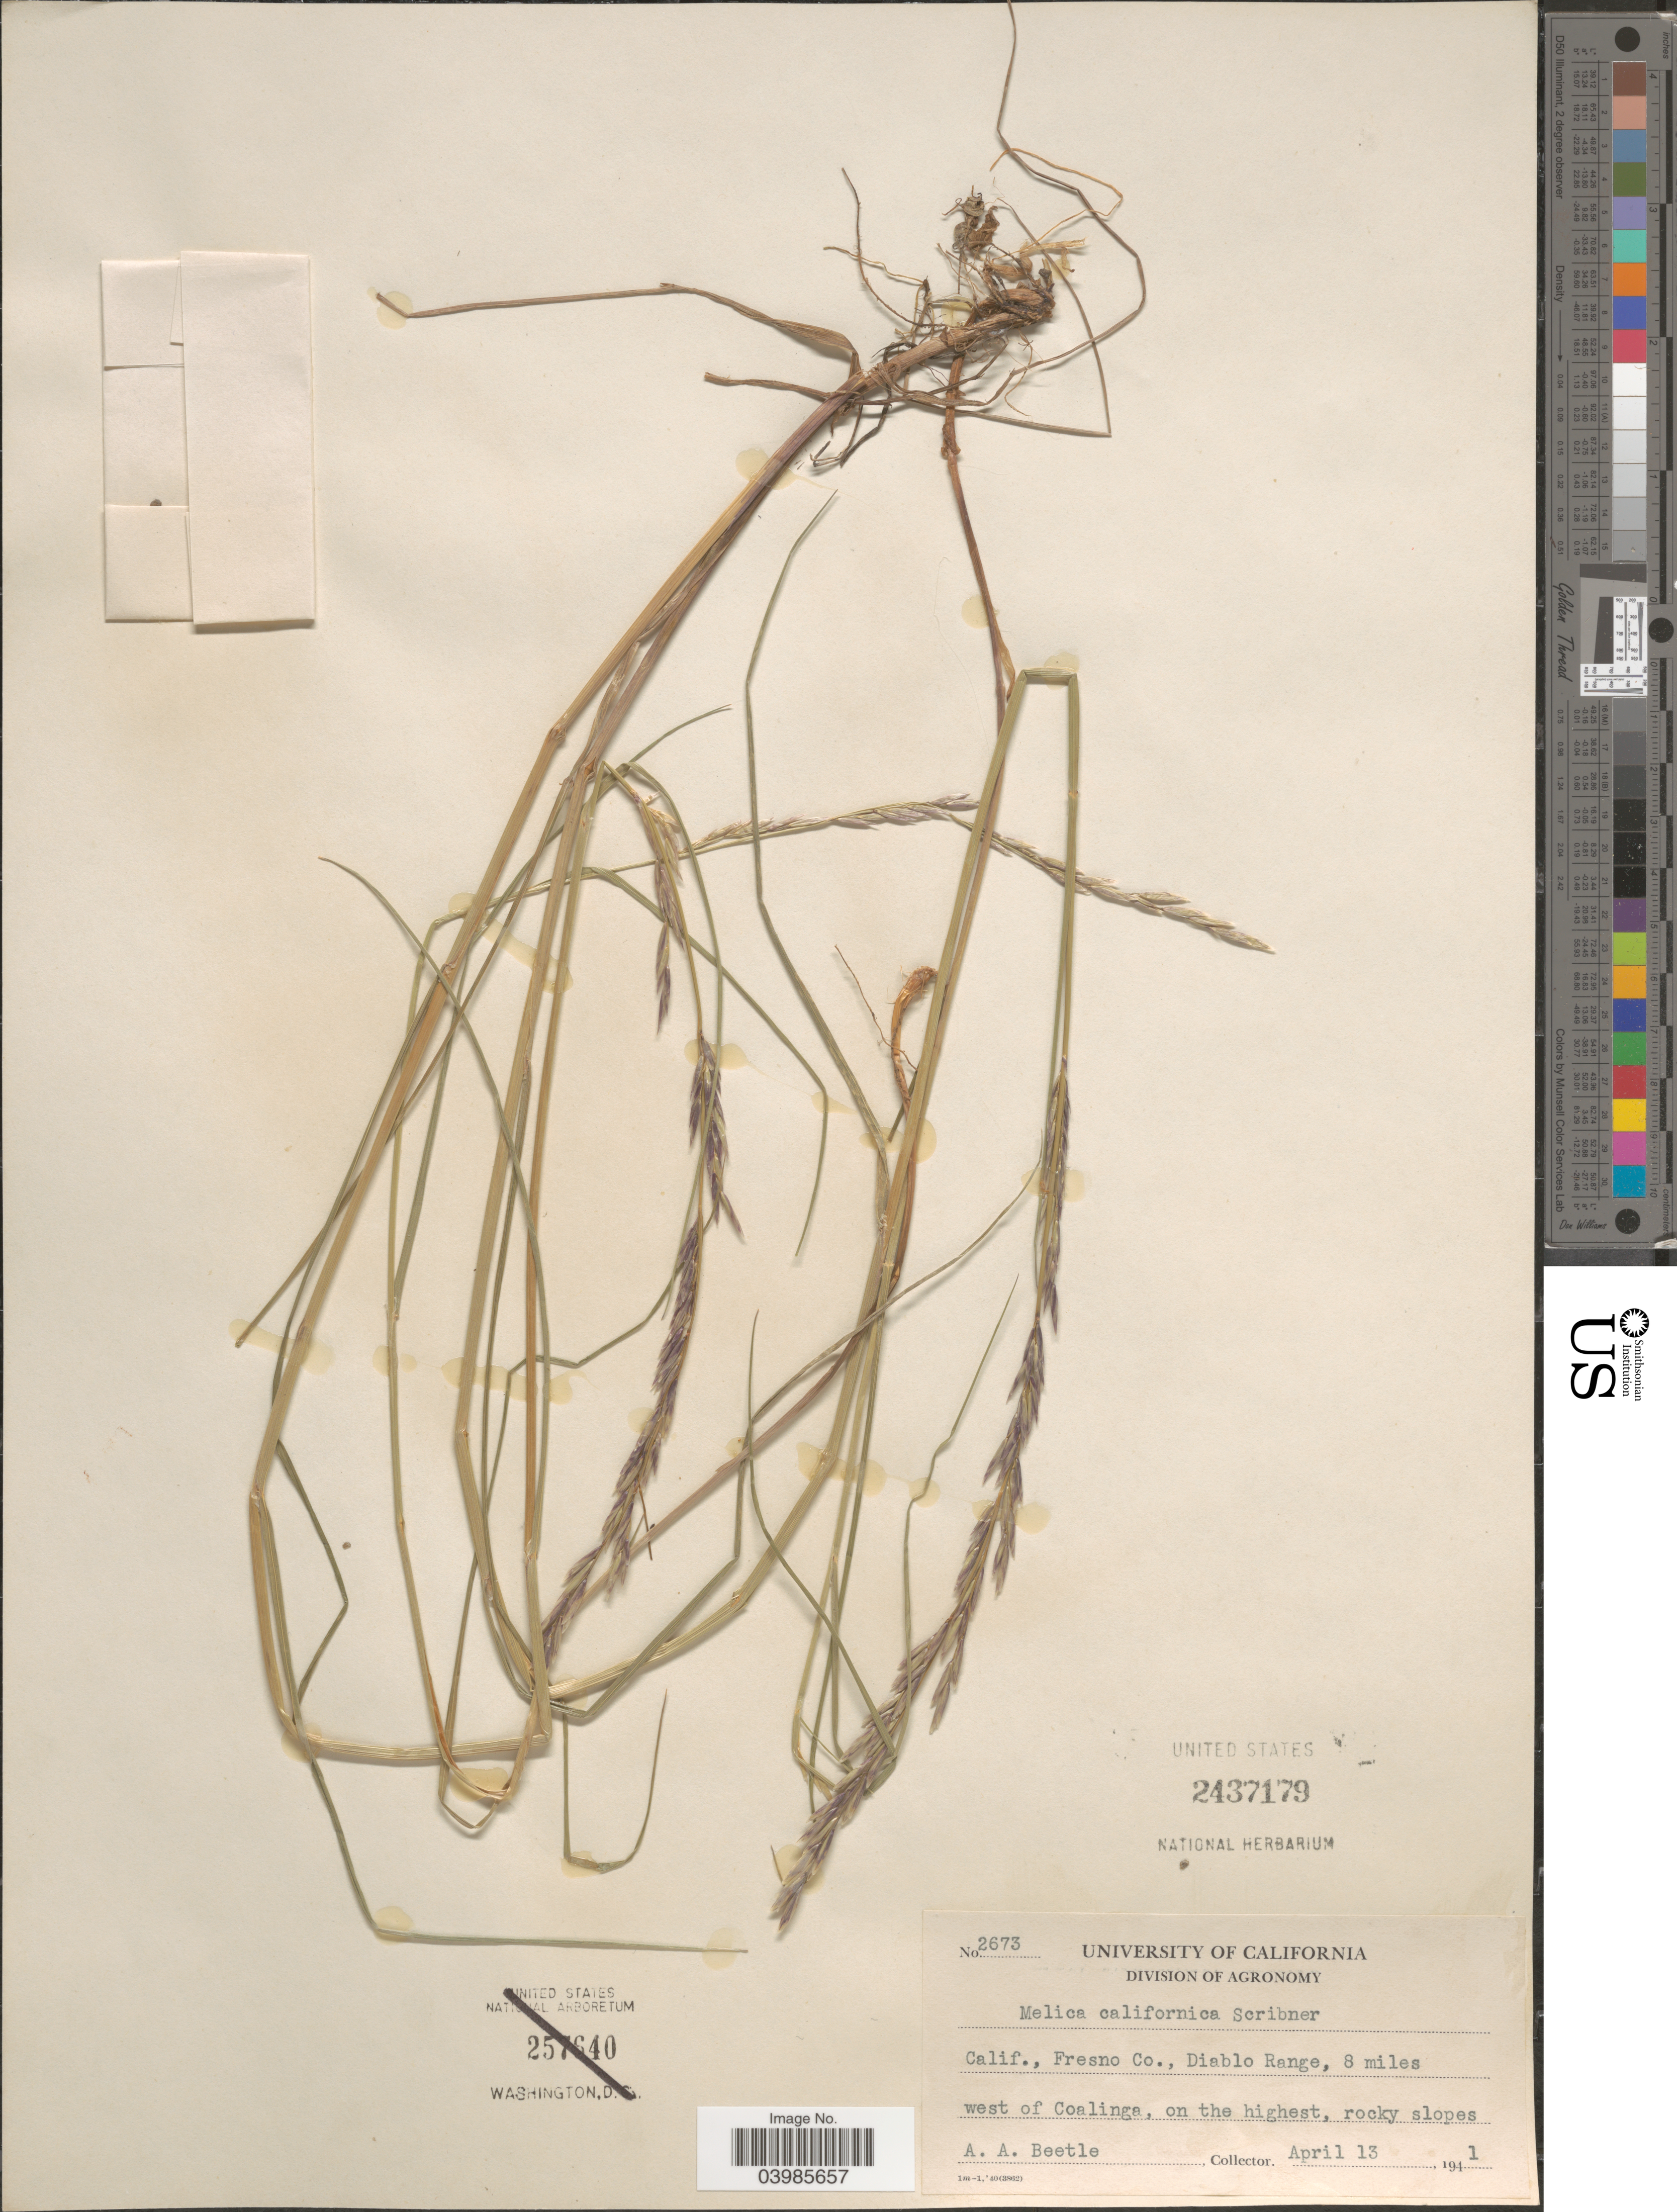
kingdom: Plantae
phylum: Tracheophyta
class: Liliopsida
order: Poales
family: Poaceae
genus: Melica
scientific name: Melica californica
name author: Scribn.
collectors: A. A. Beetle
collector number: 2673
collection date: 1941-04-13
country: United States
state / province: California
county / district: Fresno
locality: Fresno Co., Diablo Rang, 8 miles west of Coalinga.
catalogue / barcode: US 2437179